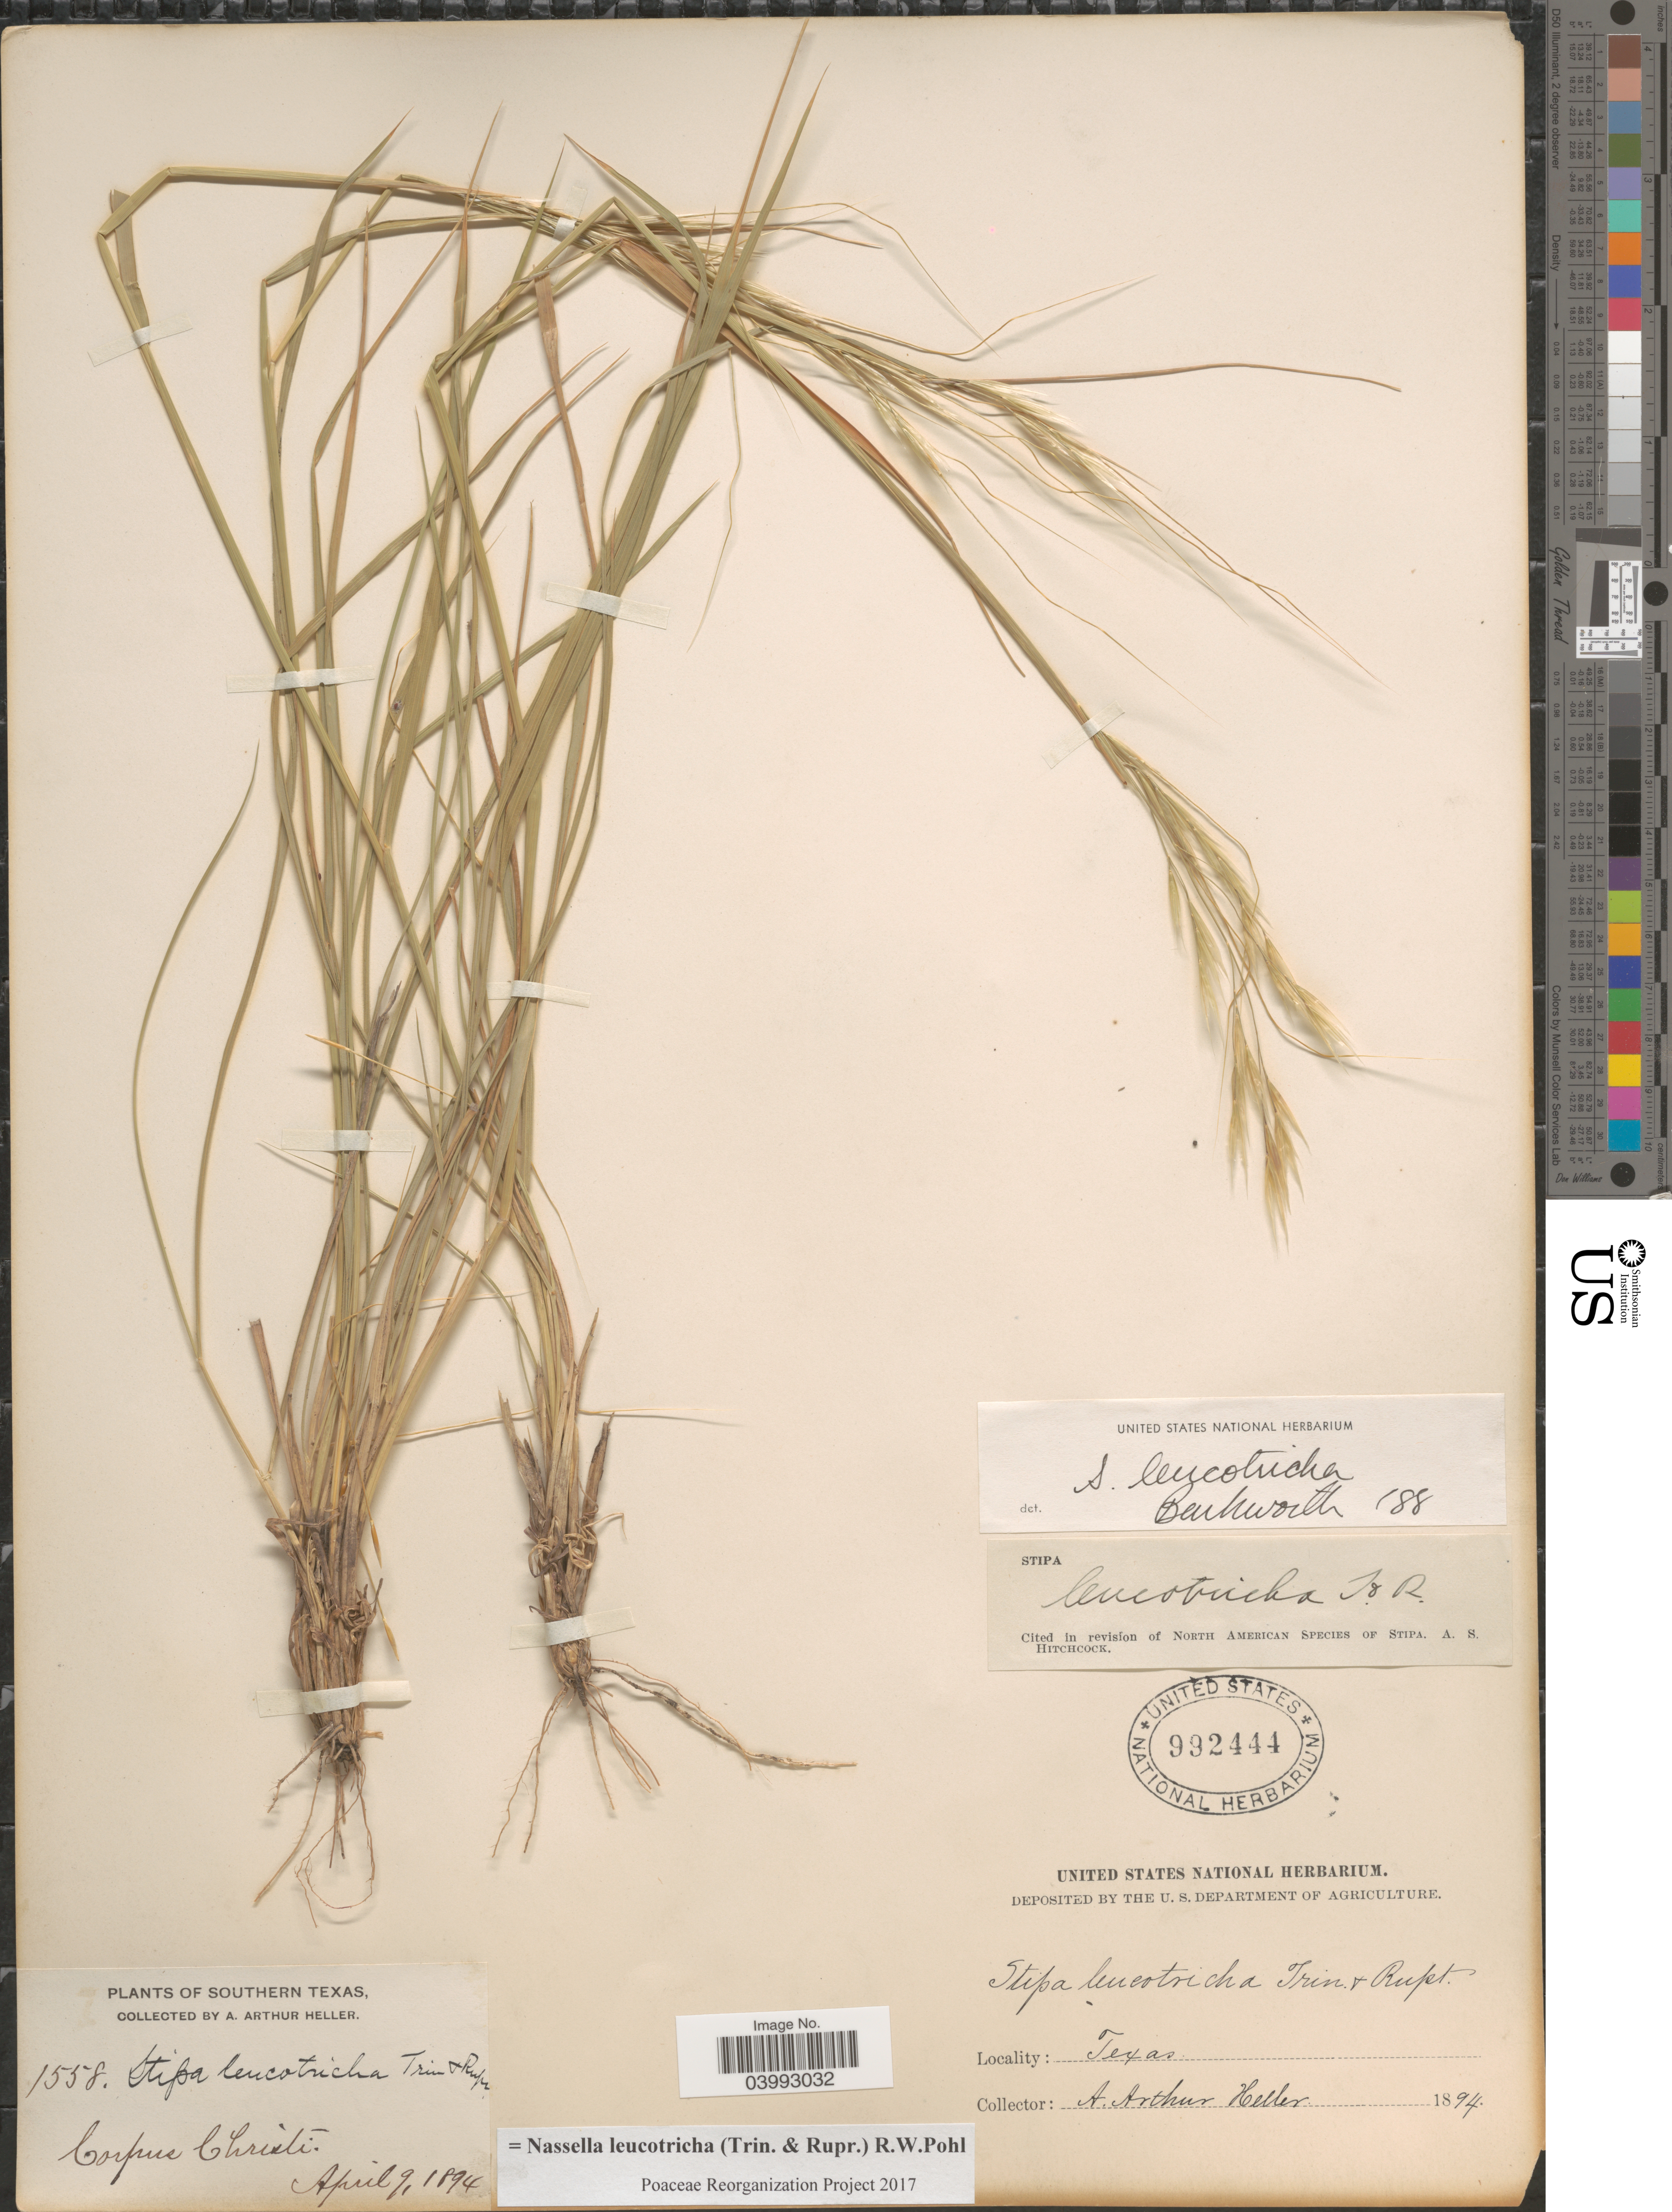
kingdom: Plantae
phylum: Tracheophyta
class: Liliopsida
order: Poales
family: Poaceae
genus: Nassella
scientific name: Nassella leucotricha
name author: (Trin. & Rupr.) R.W. Pohl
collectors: A. A. Heller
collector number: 1558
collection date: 1894-04-09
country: United States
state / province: Texas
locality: Southern Texas. Corpus Christi.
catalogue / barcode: US 992444